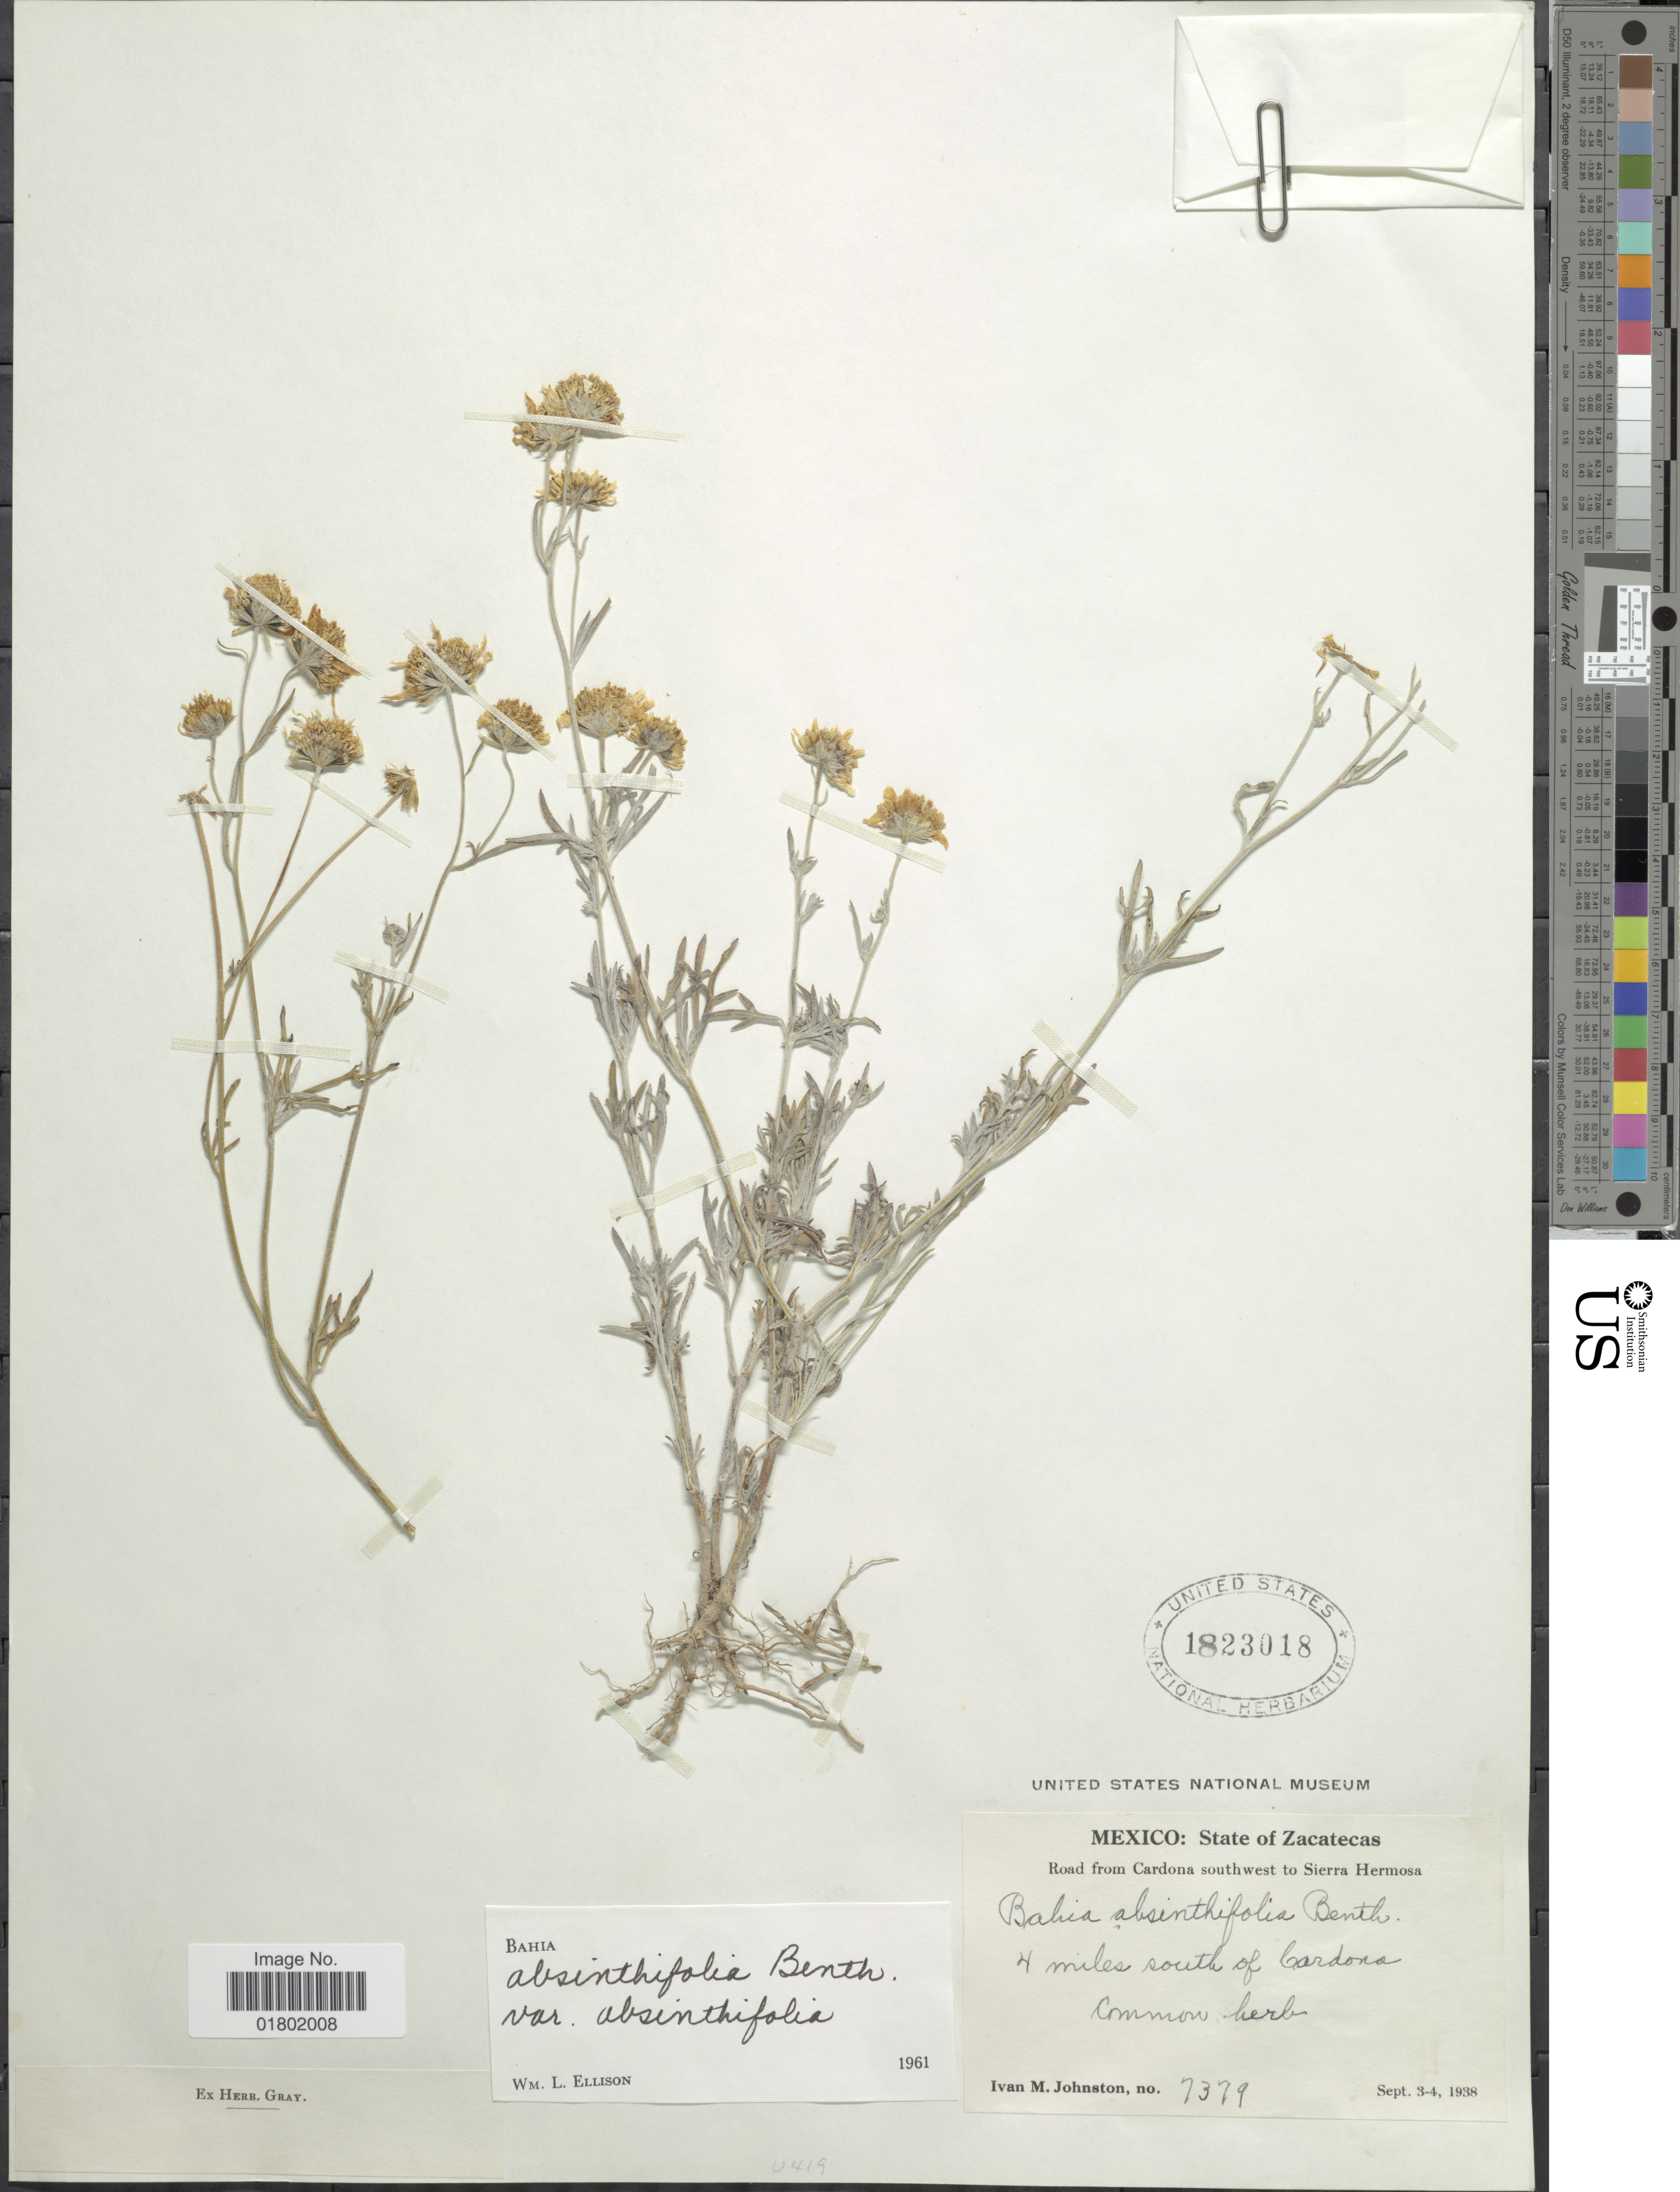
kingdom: Plantae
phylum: Tracheophyta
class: Magnoliopsida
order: Asterales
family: Asteraceae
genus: Bahia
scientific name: Bahia absinthifolia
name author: Benth.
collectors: I.M. Johnston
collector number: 7379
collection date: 1938-09-03/1938-09-04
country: Mexico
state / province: Zacatecas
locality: Road from Cardona southwest to Sierra Hermosa, 4 miles south of Cardona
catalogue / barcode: US 1823018